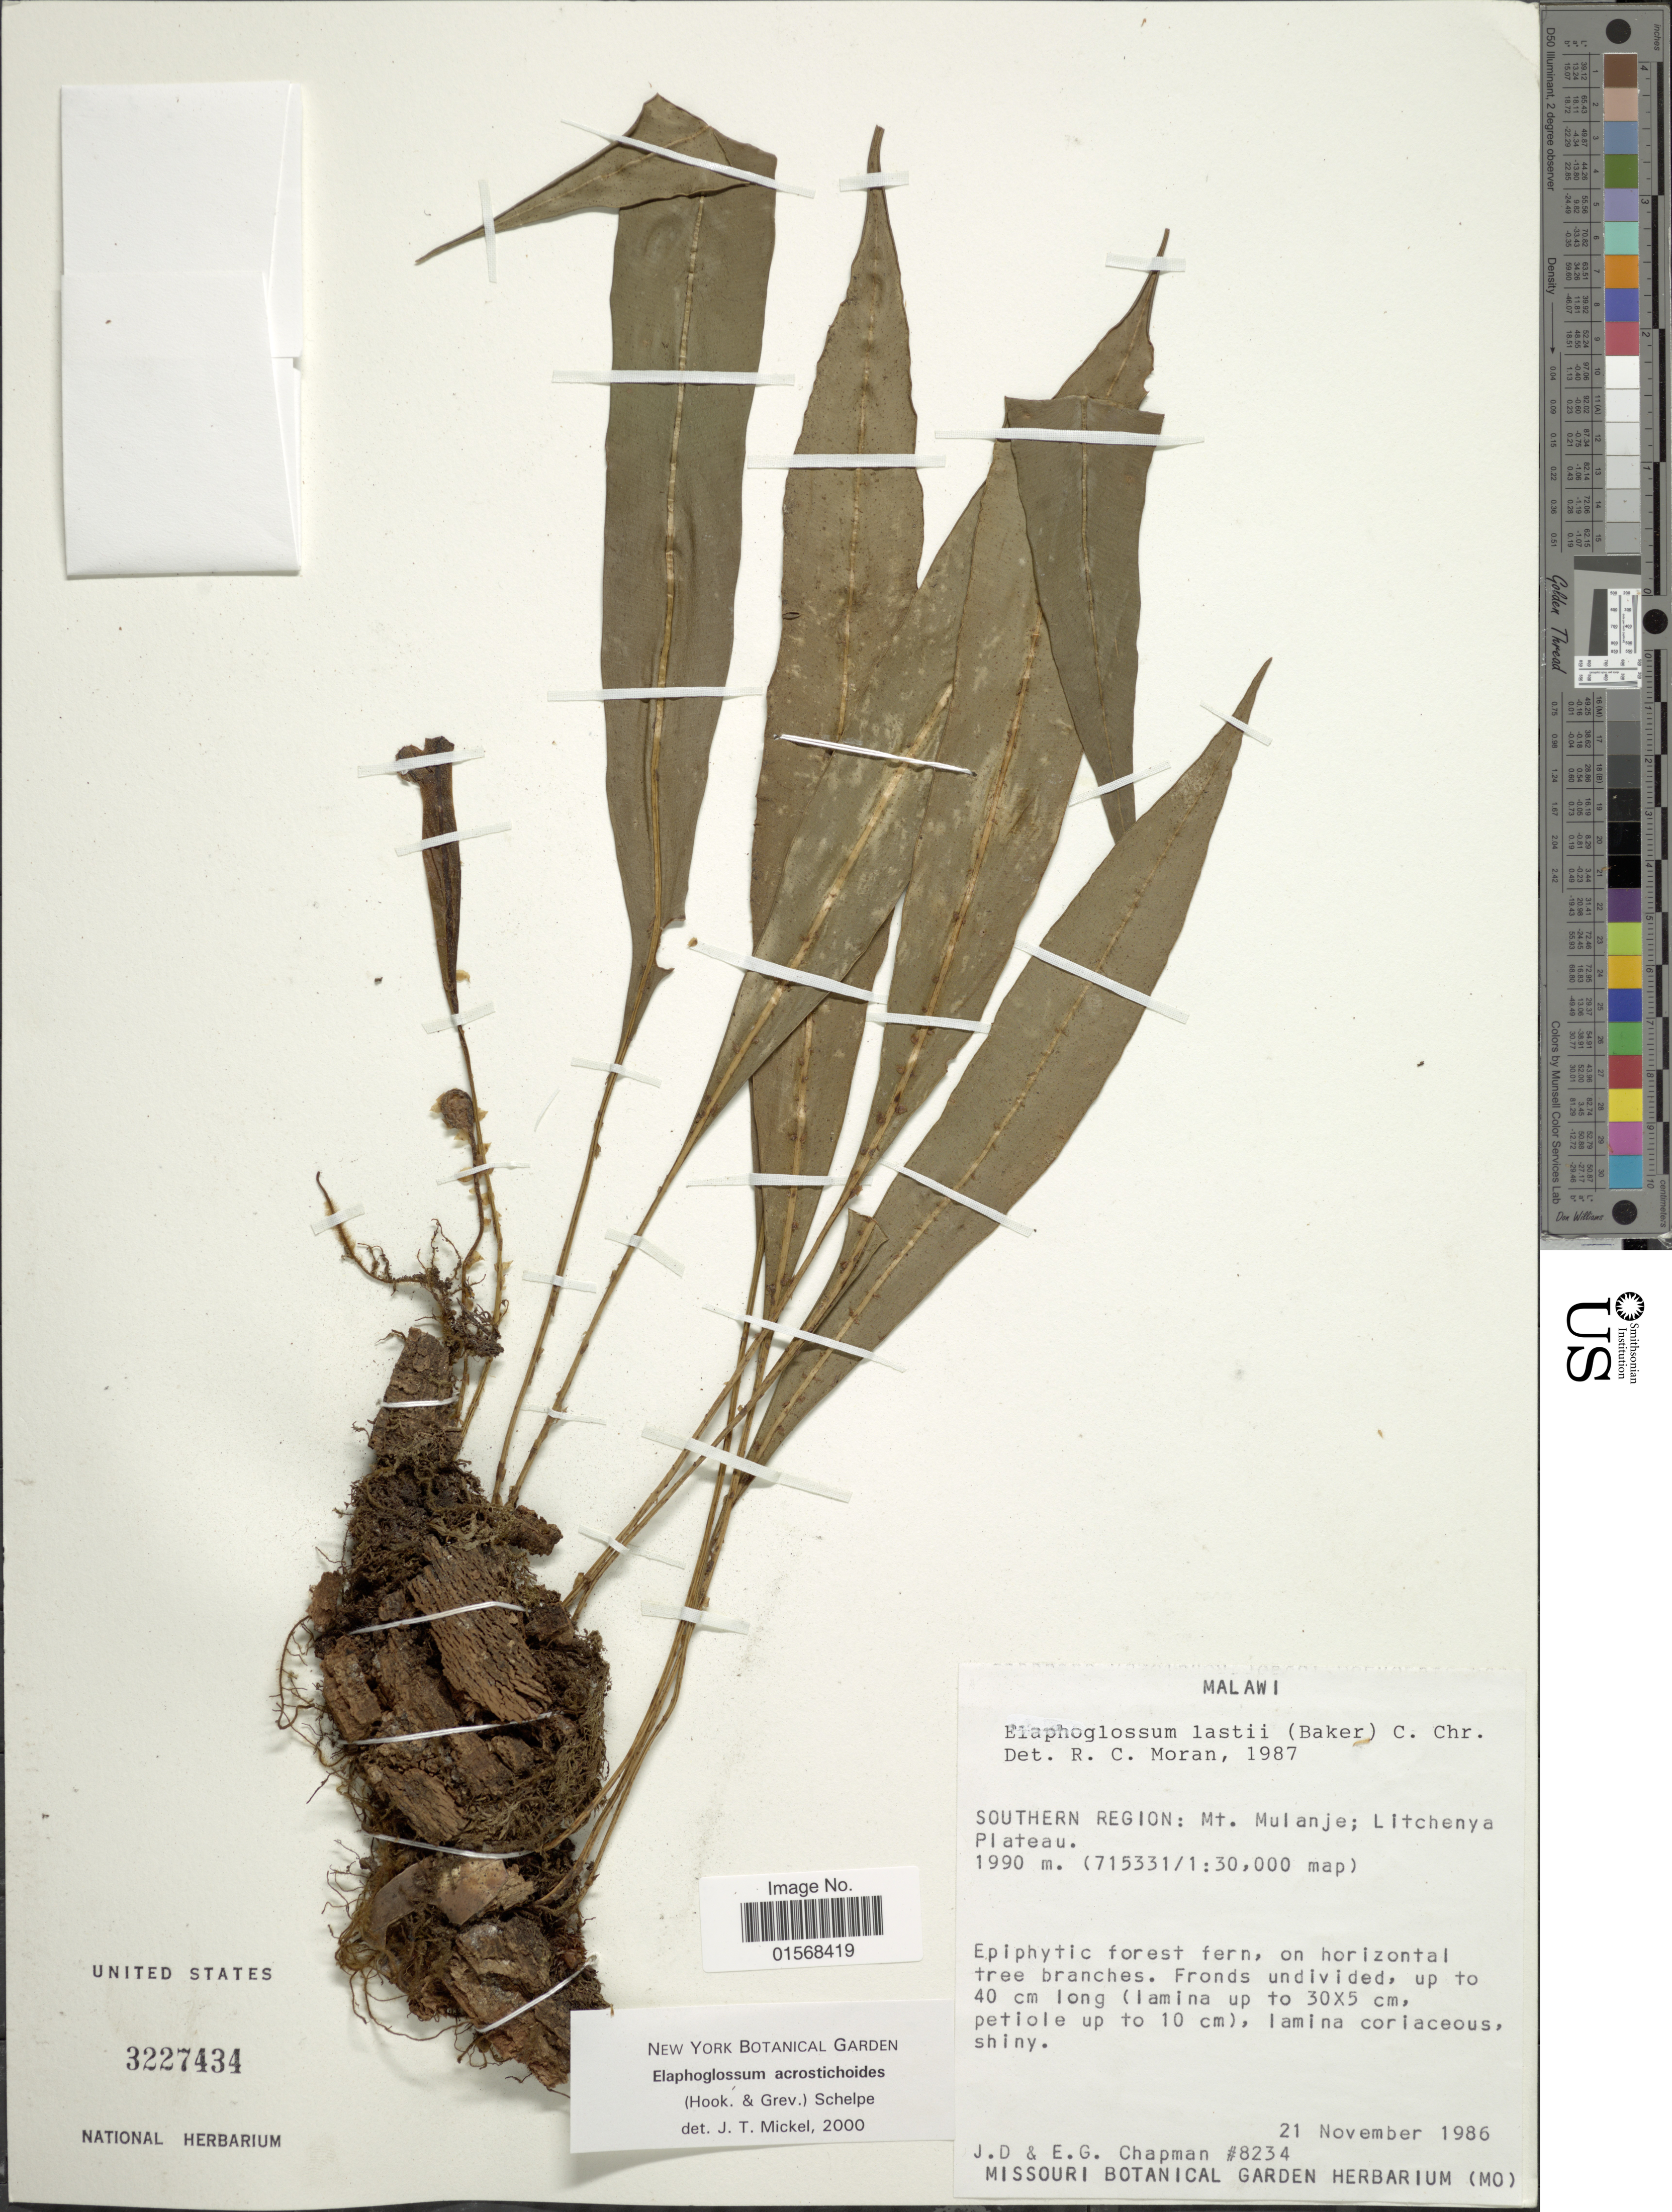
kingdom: Plantae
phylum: Tracheophyta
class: Polypodiopsida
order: Polypodiales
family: Dryopteridaceae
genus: Elaphoglossum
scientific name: Elaphoglossum acrostichoides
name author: (Hook. & Grev.) Schelpe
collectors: J. D. Chapman & E. G. Chapman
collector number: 8234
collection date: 1986-11-21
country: Malawi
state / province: Southern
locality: Malawi, Southern Region: Mt. Mulanje; Litchenya Plateau.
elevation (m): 1990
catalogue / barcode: US 3227434